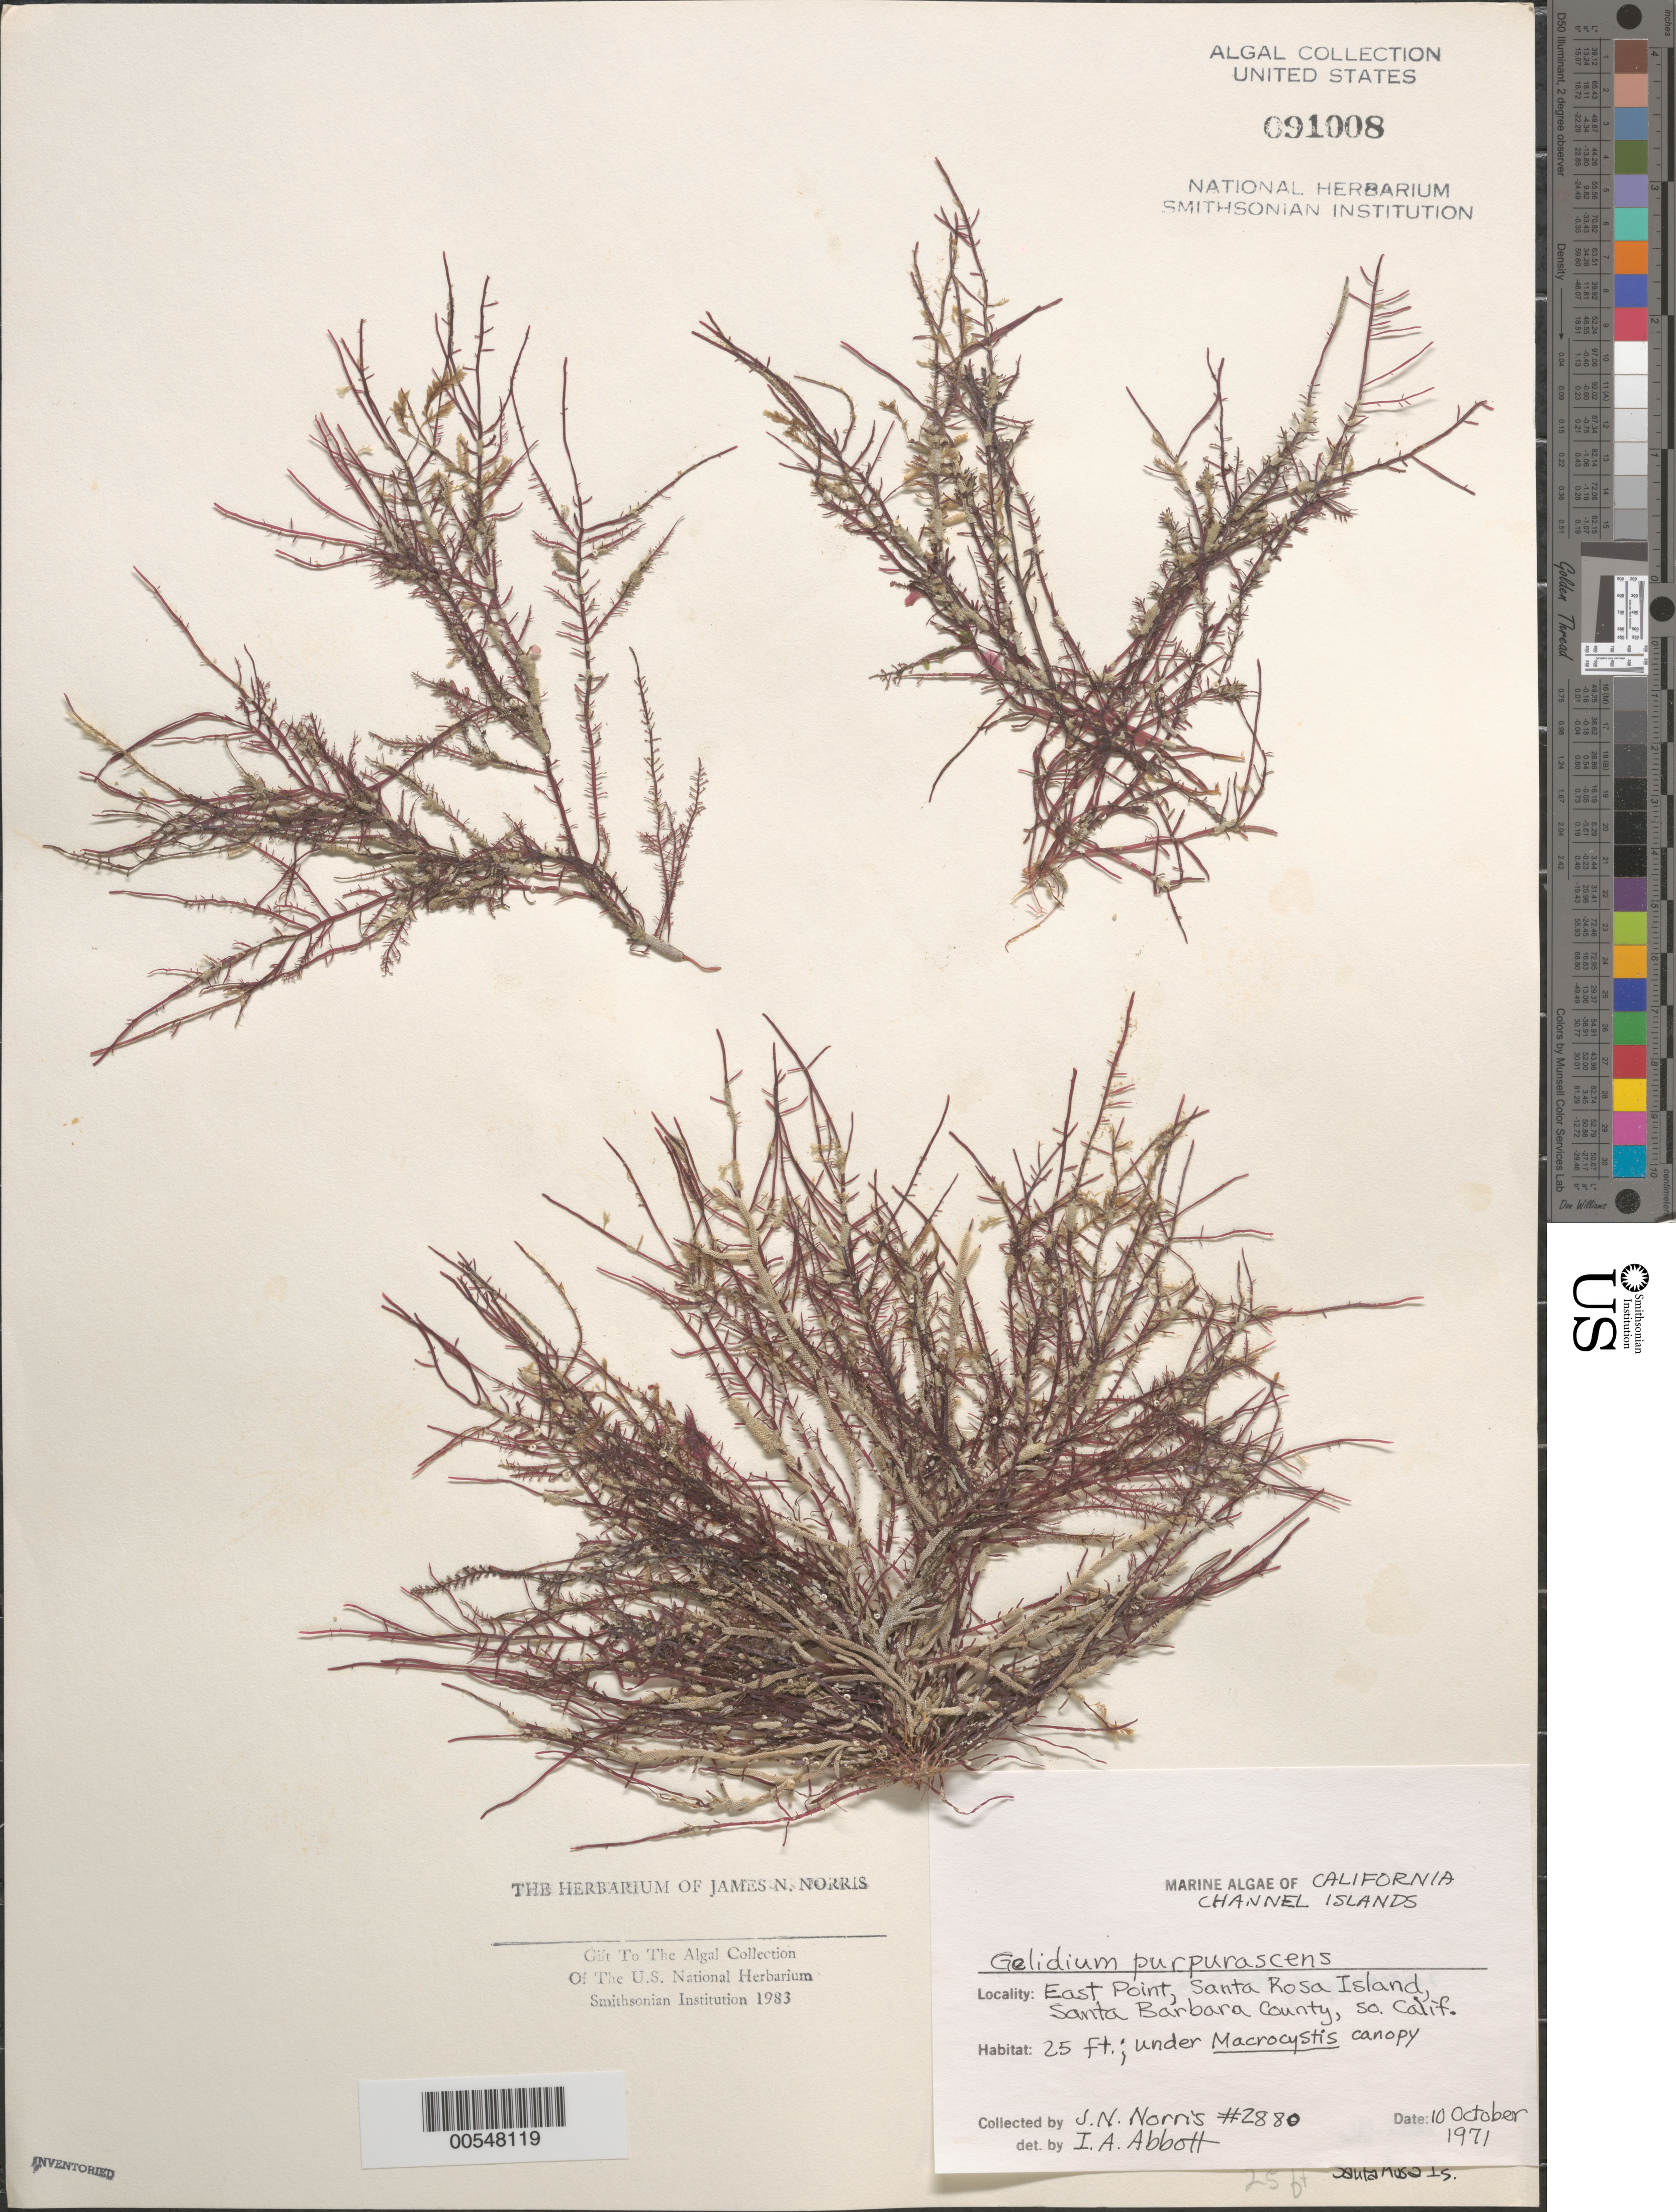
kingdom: Plantae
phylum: Rhodophyta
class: Florideophyceae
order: Gelidiales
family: Gelidiaceae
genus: Gelidium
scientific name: Gelidium purpurascens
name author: N.L. Gardner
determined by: Abbott, Isabella A.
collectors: M. Chamberlain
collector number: Jn-2880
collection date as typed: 10 Oct 1971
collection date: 1971-10-10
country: United States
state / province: California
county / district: Santa Barbara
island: Santa Rosa Island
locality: East Point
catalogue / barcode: US 91008